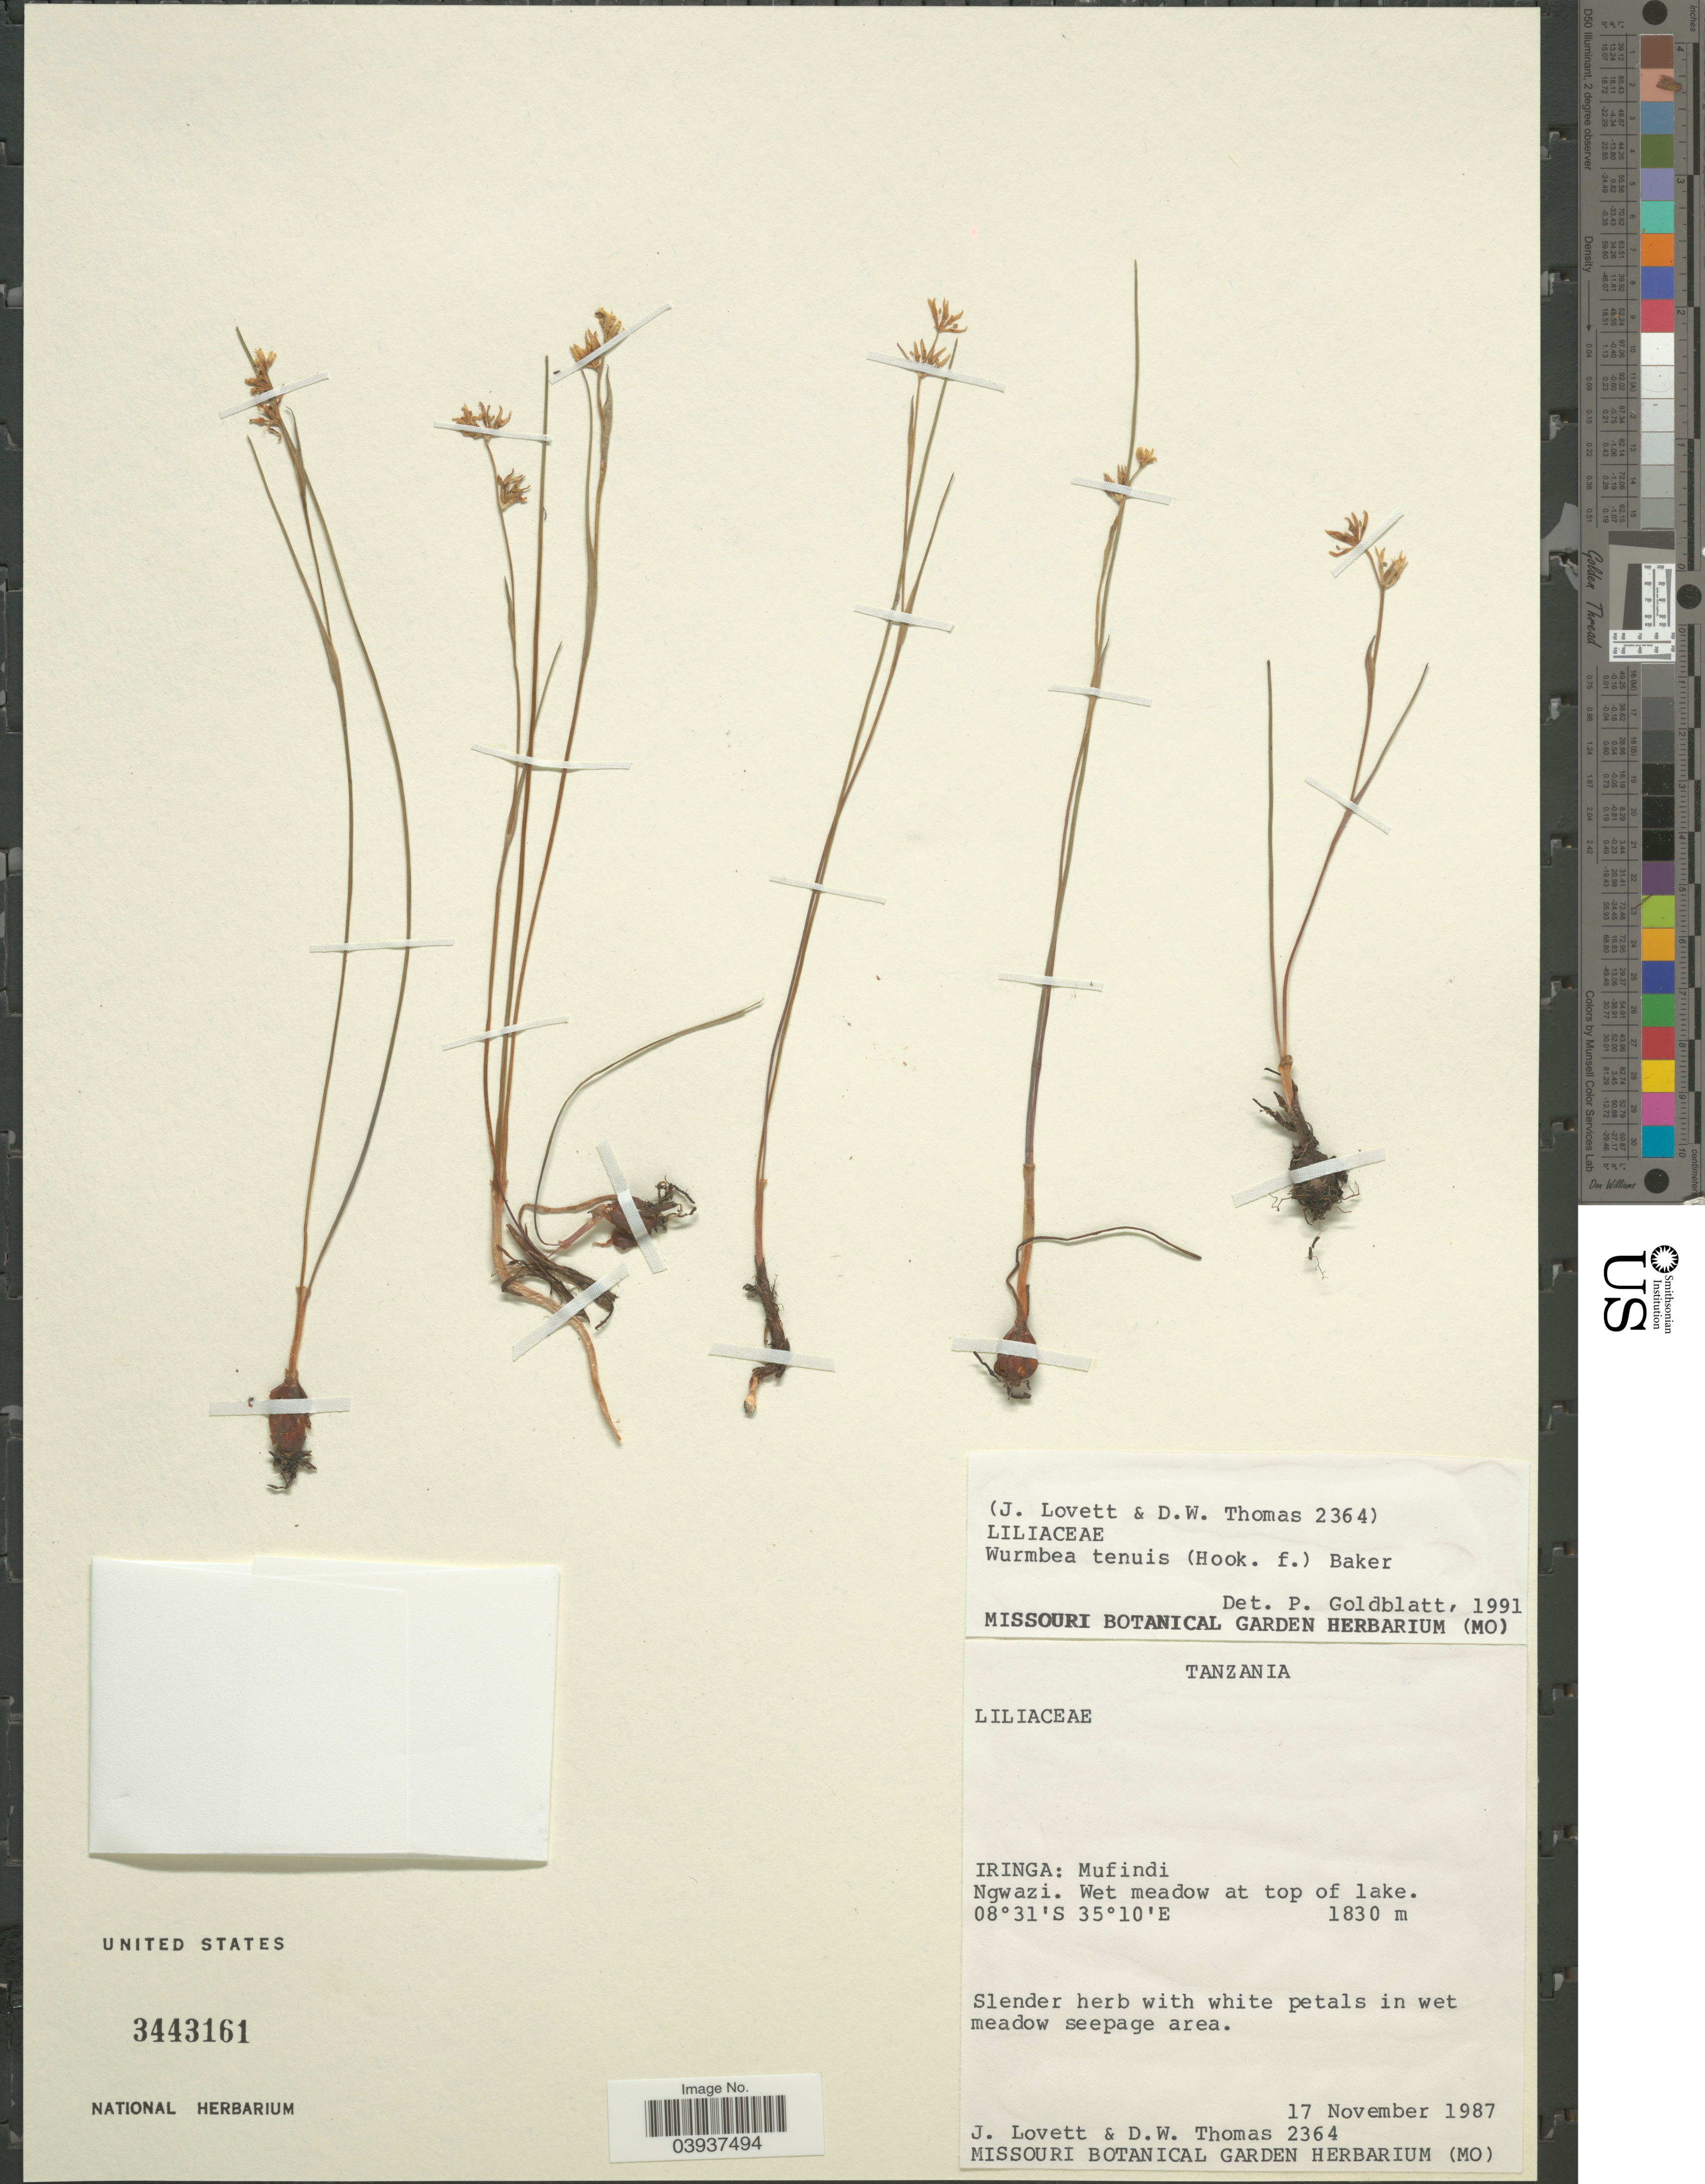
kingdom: Plantae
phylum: Tracheophyta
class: Liliopsida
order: Liliales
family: Colchicaceae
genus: Wurmbea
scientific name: Wurmbea tenuis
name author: (Hook. f.) Baker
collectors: J. Lovett & D. W. Thomas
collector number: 2364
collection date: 1987-11-17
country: Tanzania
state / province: Iringa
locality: Mufindi. Ngwazi. Wet meadow at top of lake.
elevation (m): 1830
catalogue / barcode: US 3443161